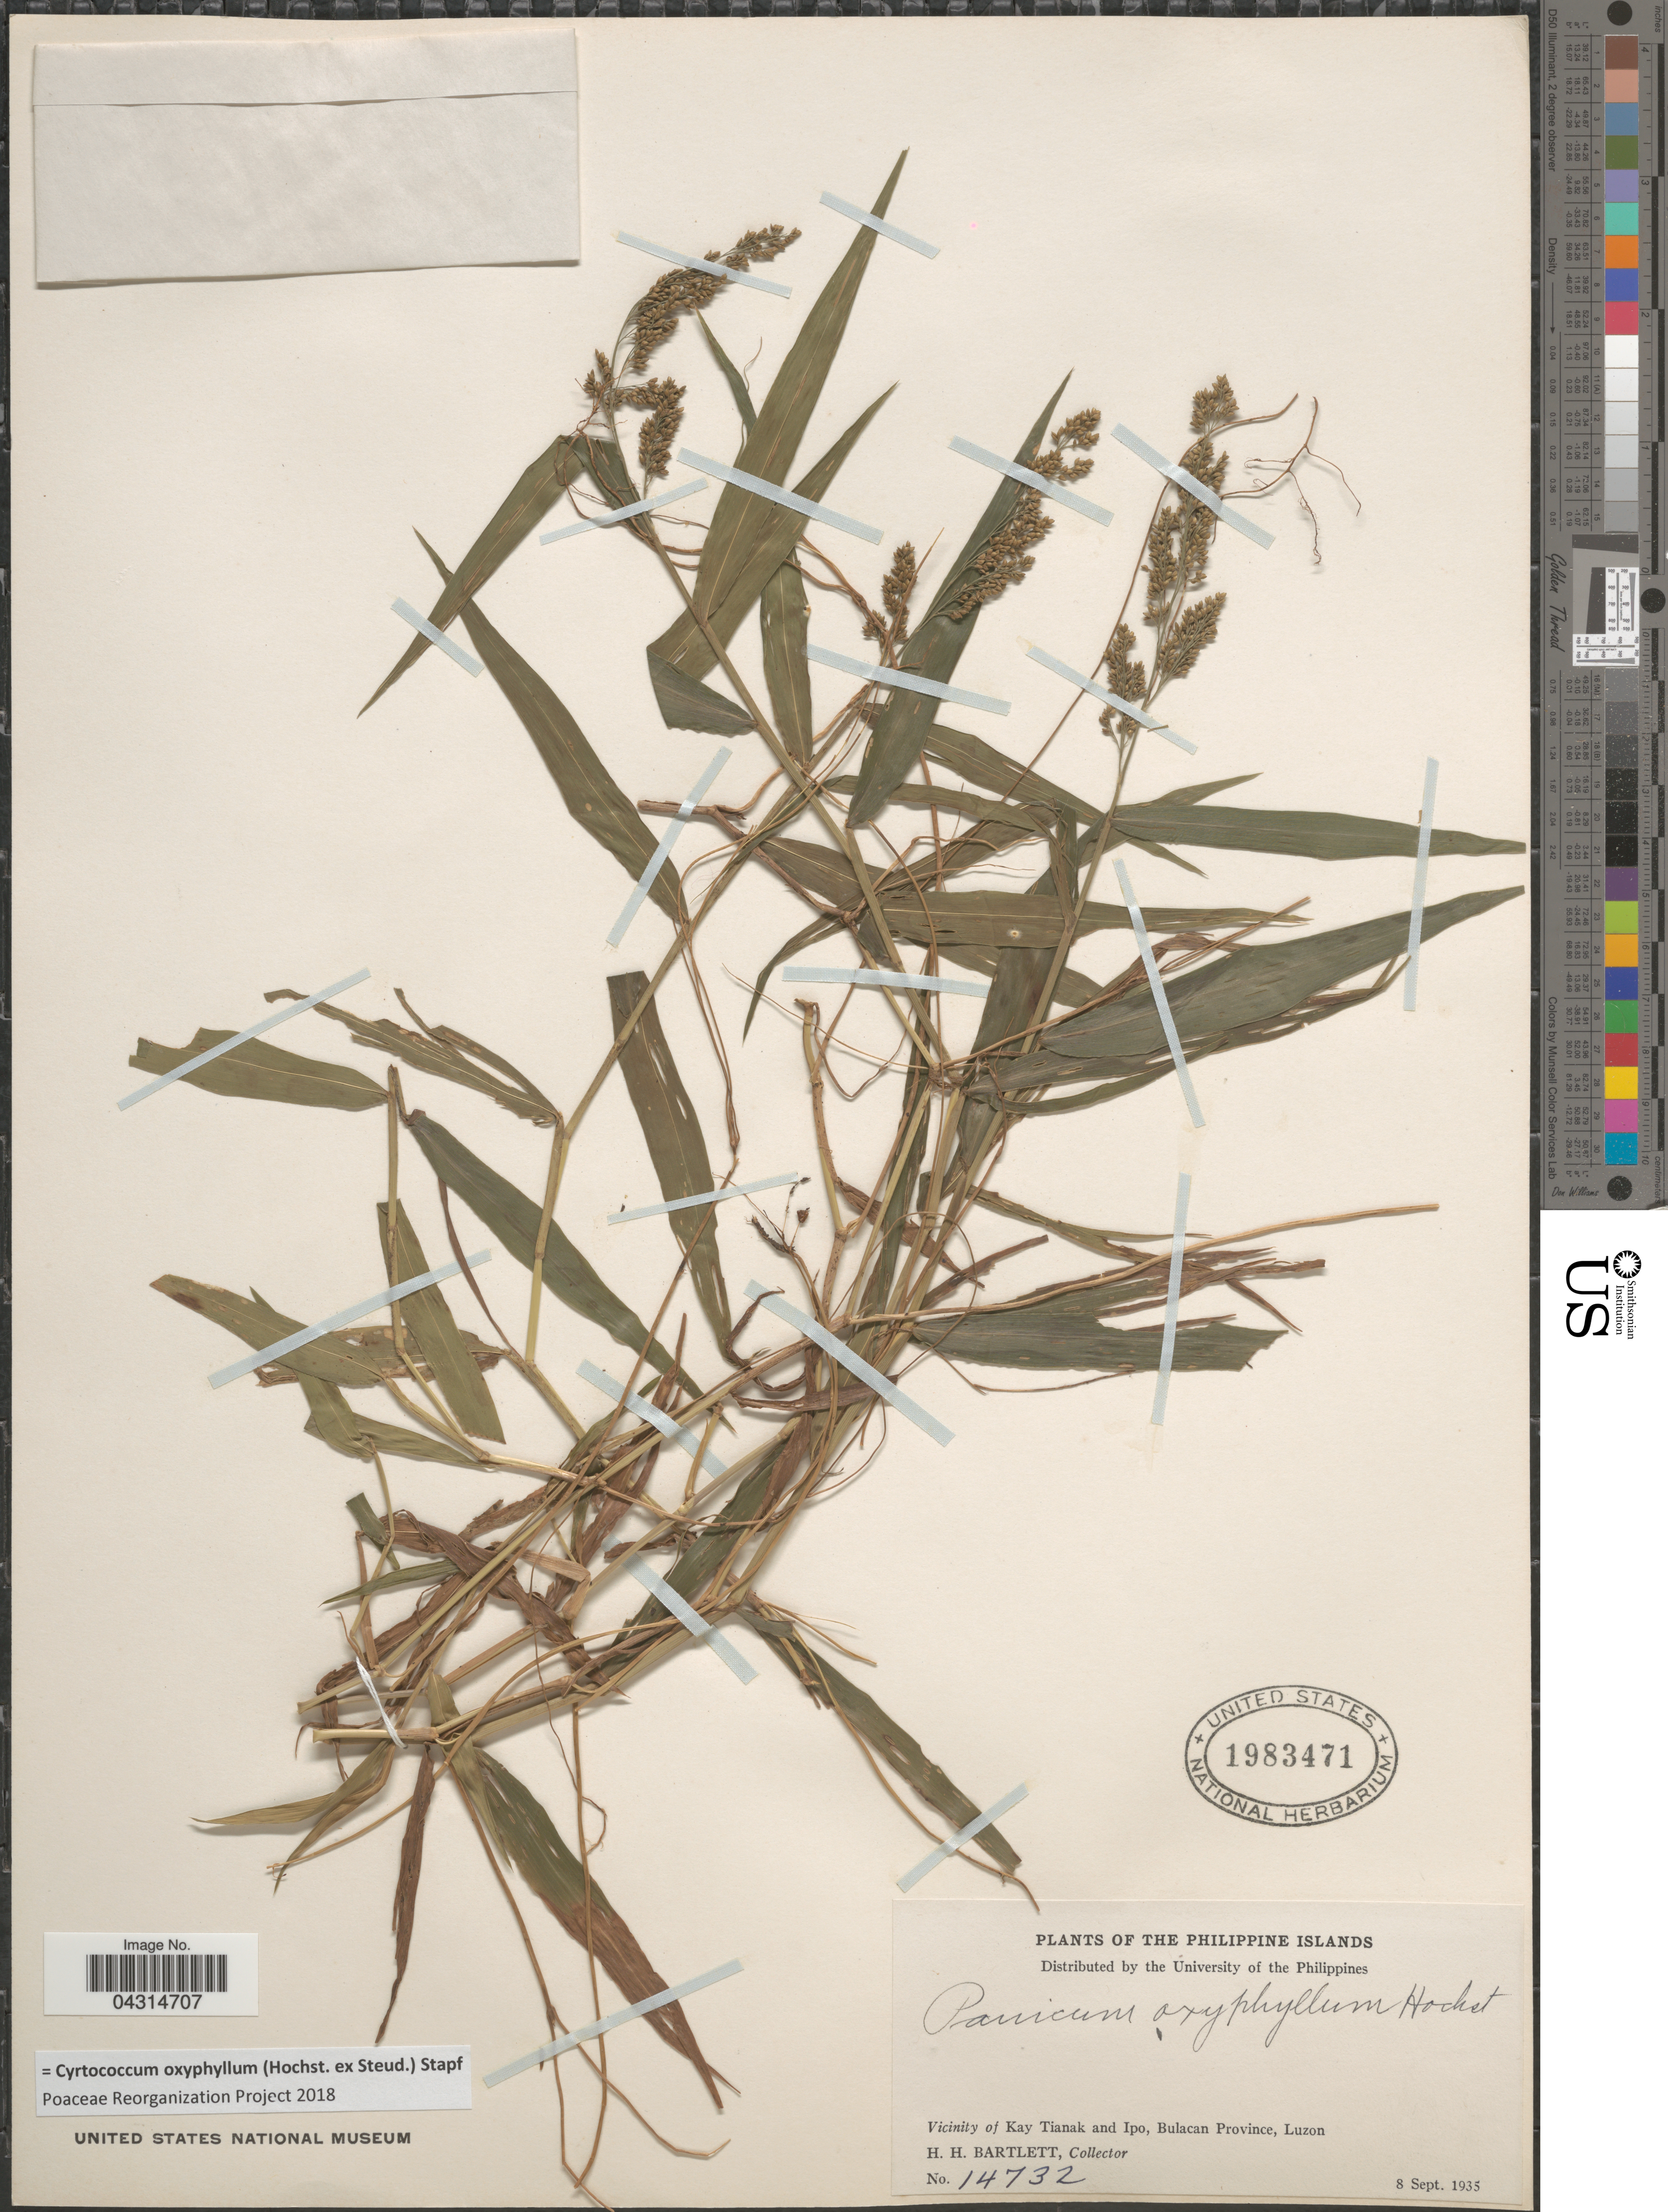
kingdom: Plantae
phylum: Tracheophyta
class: Liliopsida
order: Poales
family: Poaceae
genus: Cyrtococcum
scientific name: Cyrtococcum oxyphyllum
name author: (Steud.) Stapf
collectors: H. H. Bartlett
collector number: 14732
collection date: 1935-09-08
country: Philippines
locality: Philippine Islands. Vicinity of Kay Tianak and Ipo, Bulacan Province, Luzon.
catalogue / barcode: US 1983471